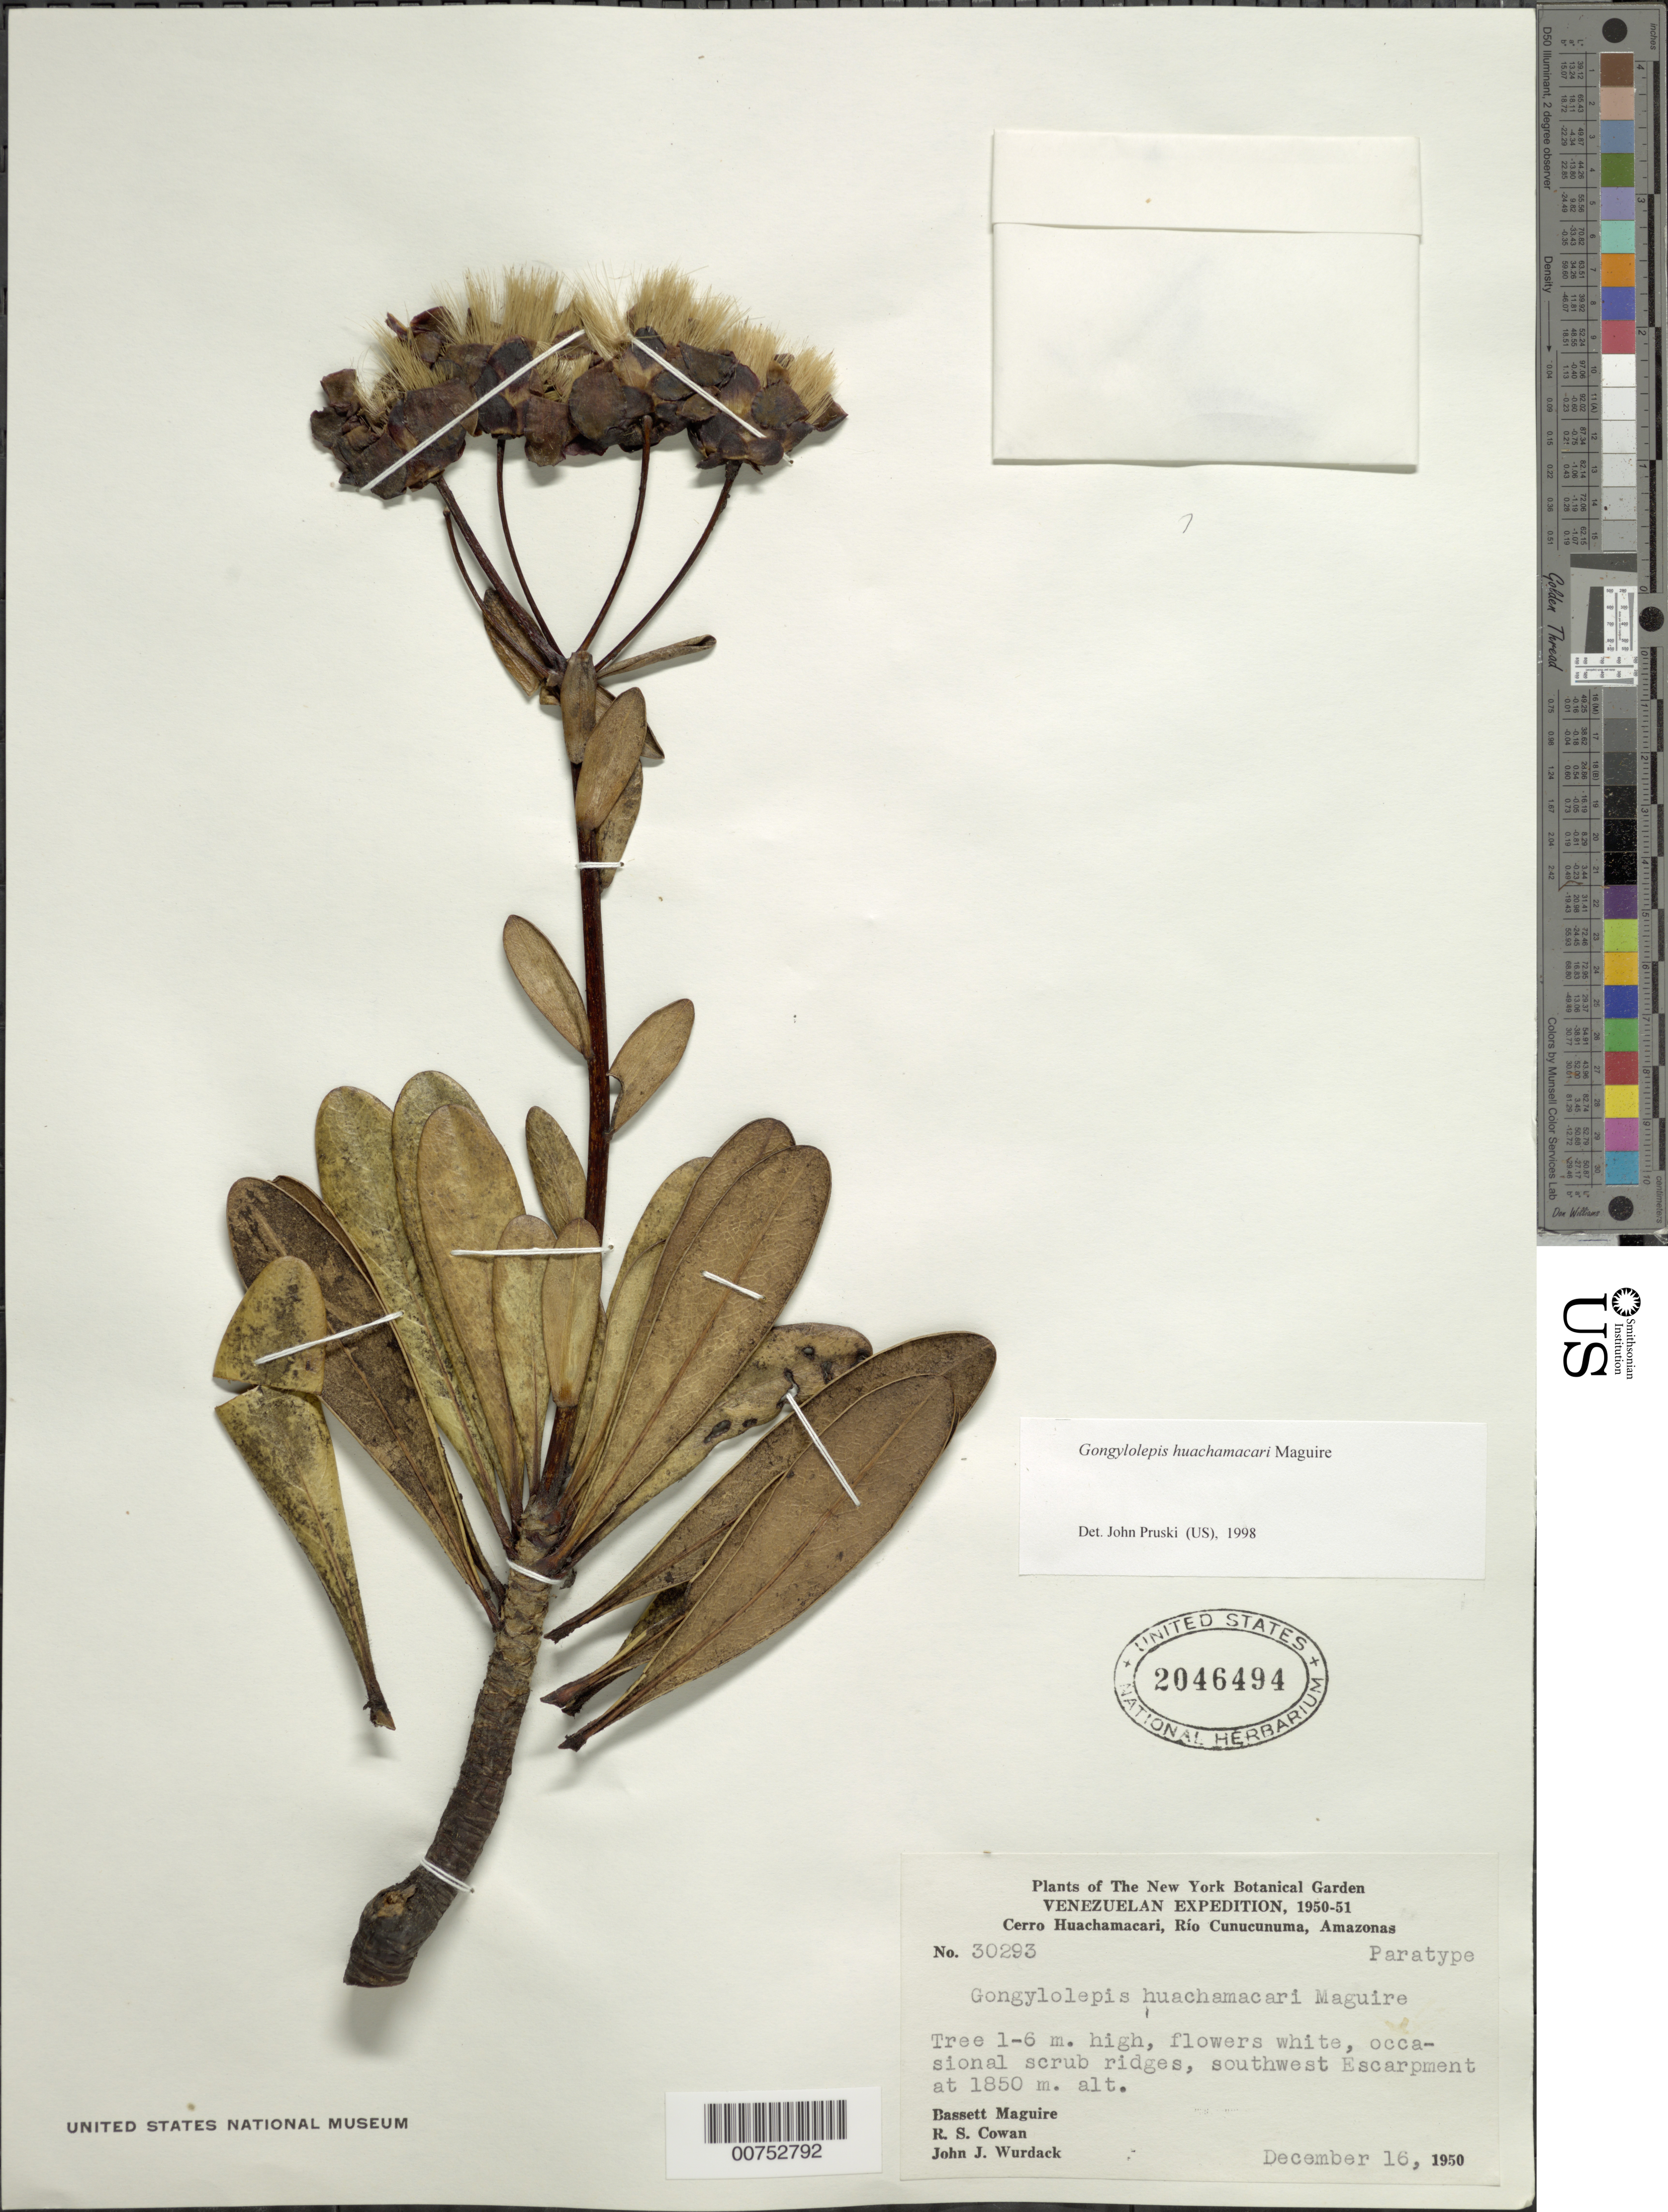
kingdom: Plantae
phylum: Tracheophyta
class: Magnoliopsida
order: Asterales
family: Asteraceae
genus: Gongylolepis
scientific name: Gongylolepis huachamacari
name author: Maguire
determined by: Pruski, J. F.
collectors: B. Maguire, R. S. Cowan & J. J. Wurdack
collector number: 30293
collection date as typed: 16-Dec-50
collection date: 1950-12-16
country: Venezuela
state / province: Amazonas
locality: Cerro Huachamacari, Río Cunucunuma, SW escarpment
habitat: Escarpment; scrub ridges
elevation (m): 1850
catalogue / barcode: US 2046494